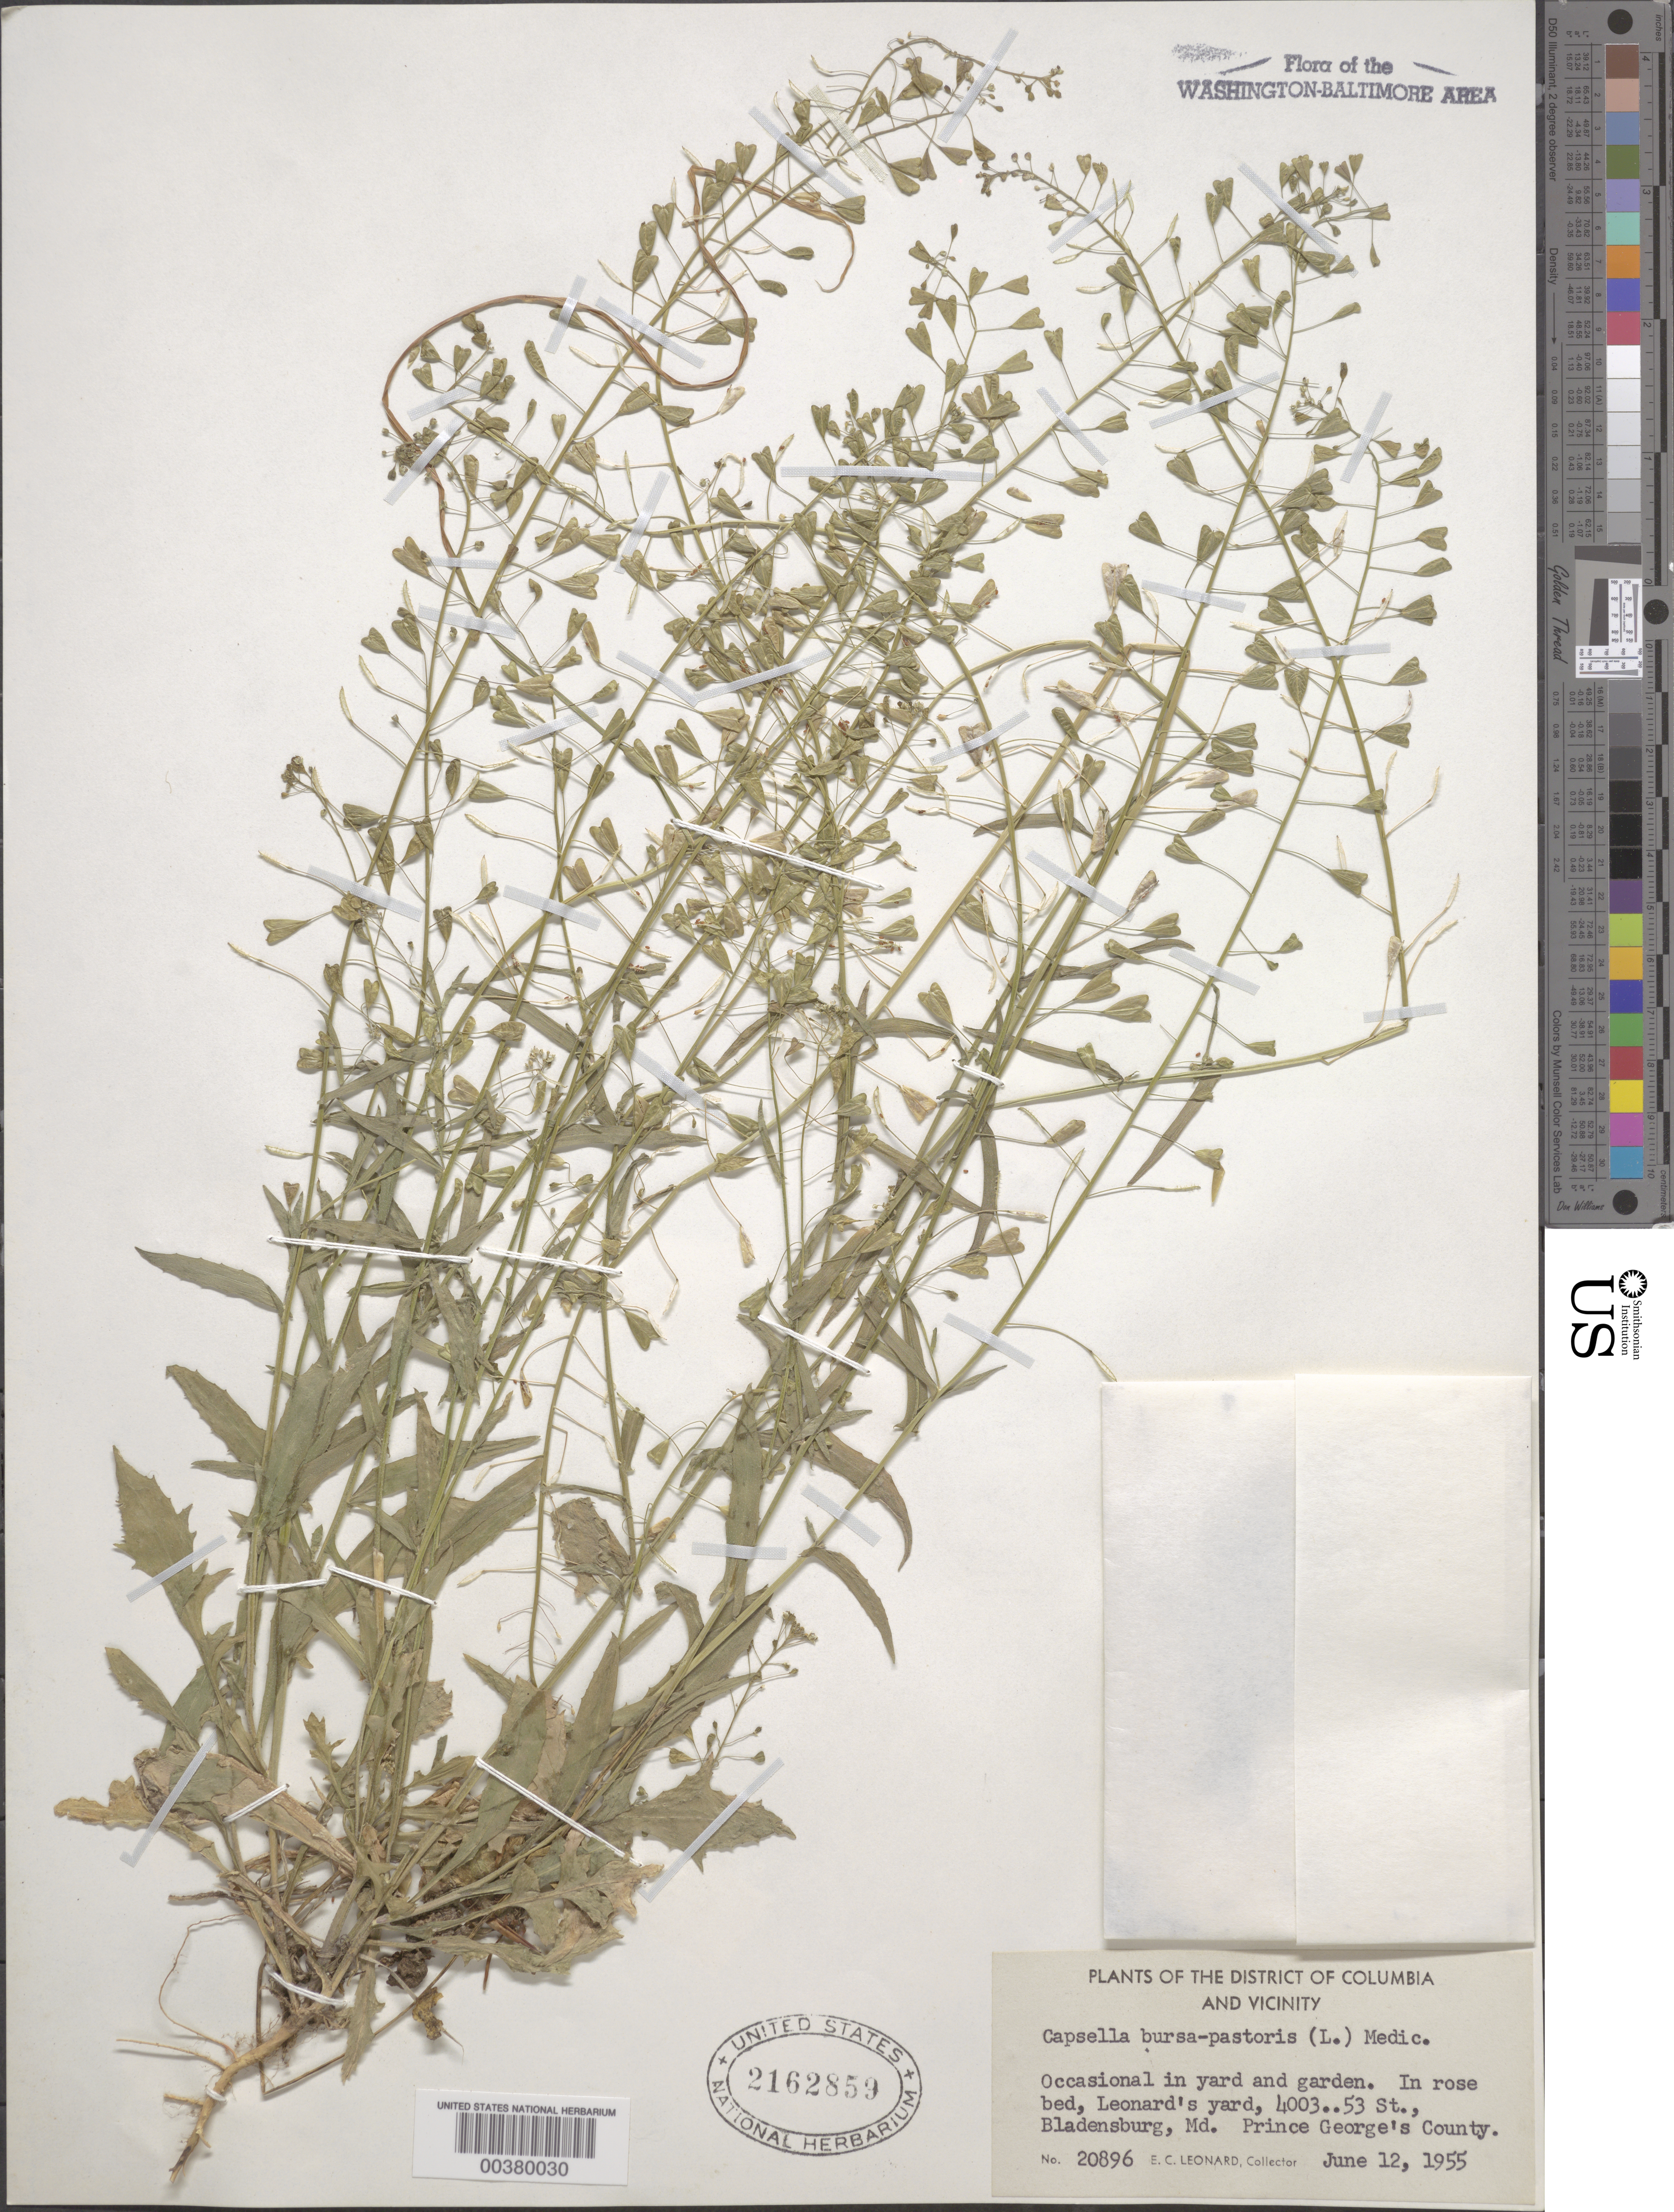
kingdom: Plantae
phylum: Tracheophyta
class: Magnoliopsida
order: Brassicales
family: Brassicaceae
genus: Capsella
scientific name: Capsella bursa-pastoris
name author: (L.) Medik.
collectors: E. C. Leonard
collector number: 20896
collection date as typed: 12 Jun 1955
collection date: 1955-06-12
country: United States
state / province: Maryland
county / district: Prince George's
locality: Bladensburg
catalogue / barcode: US 2162859